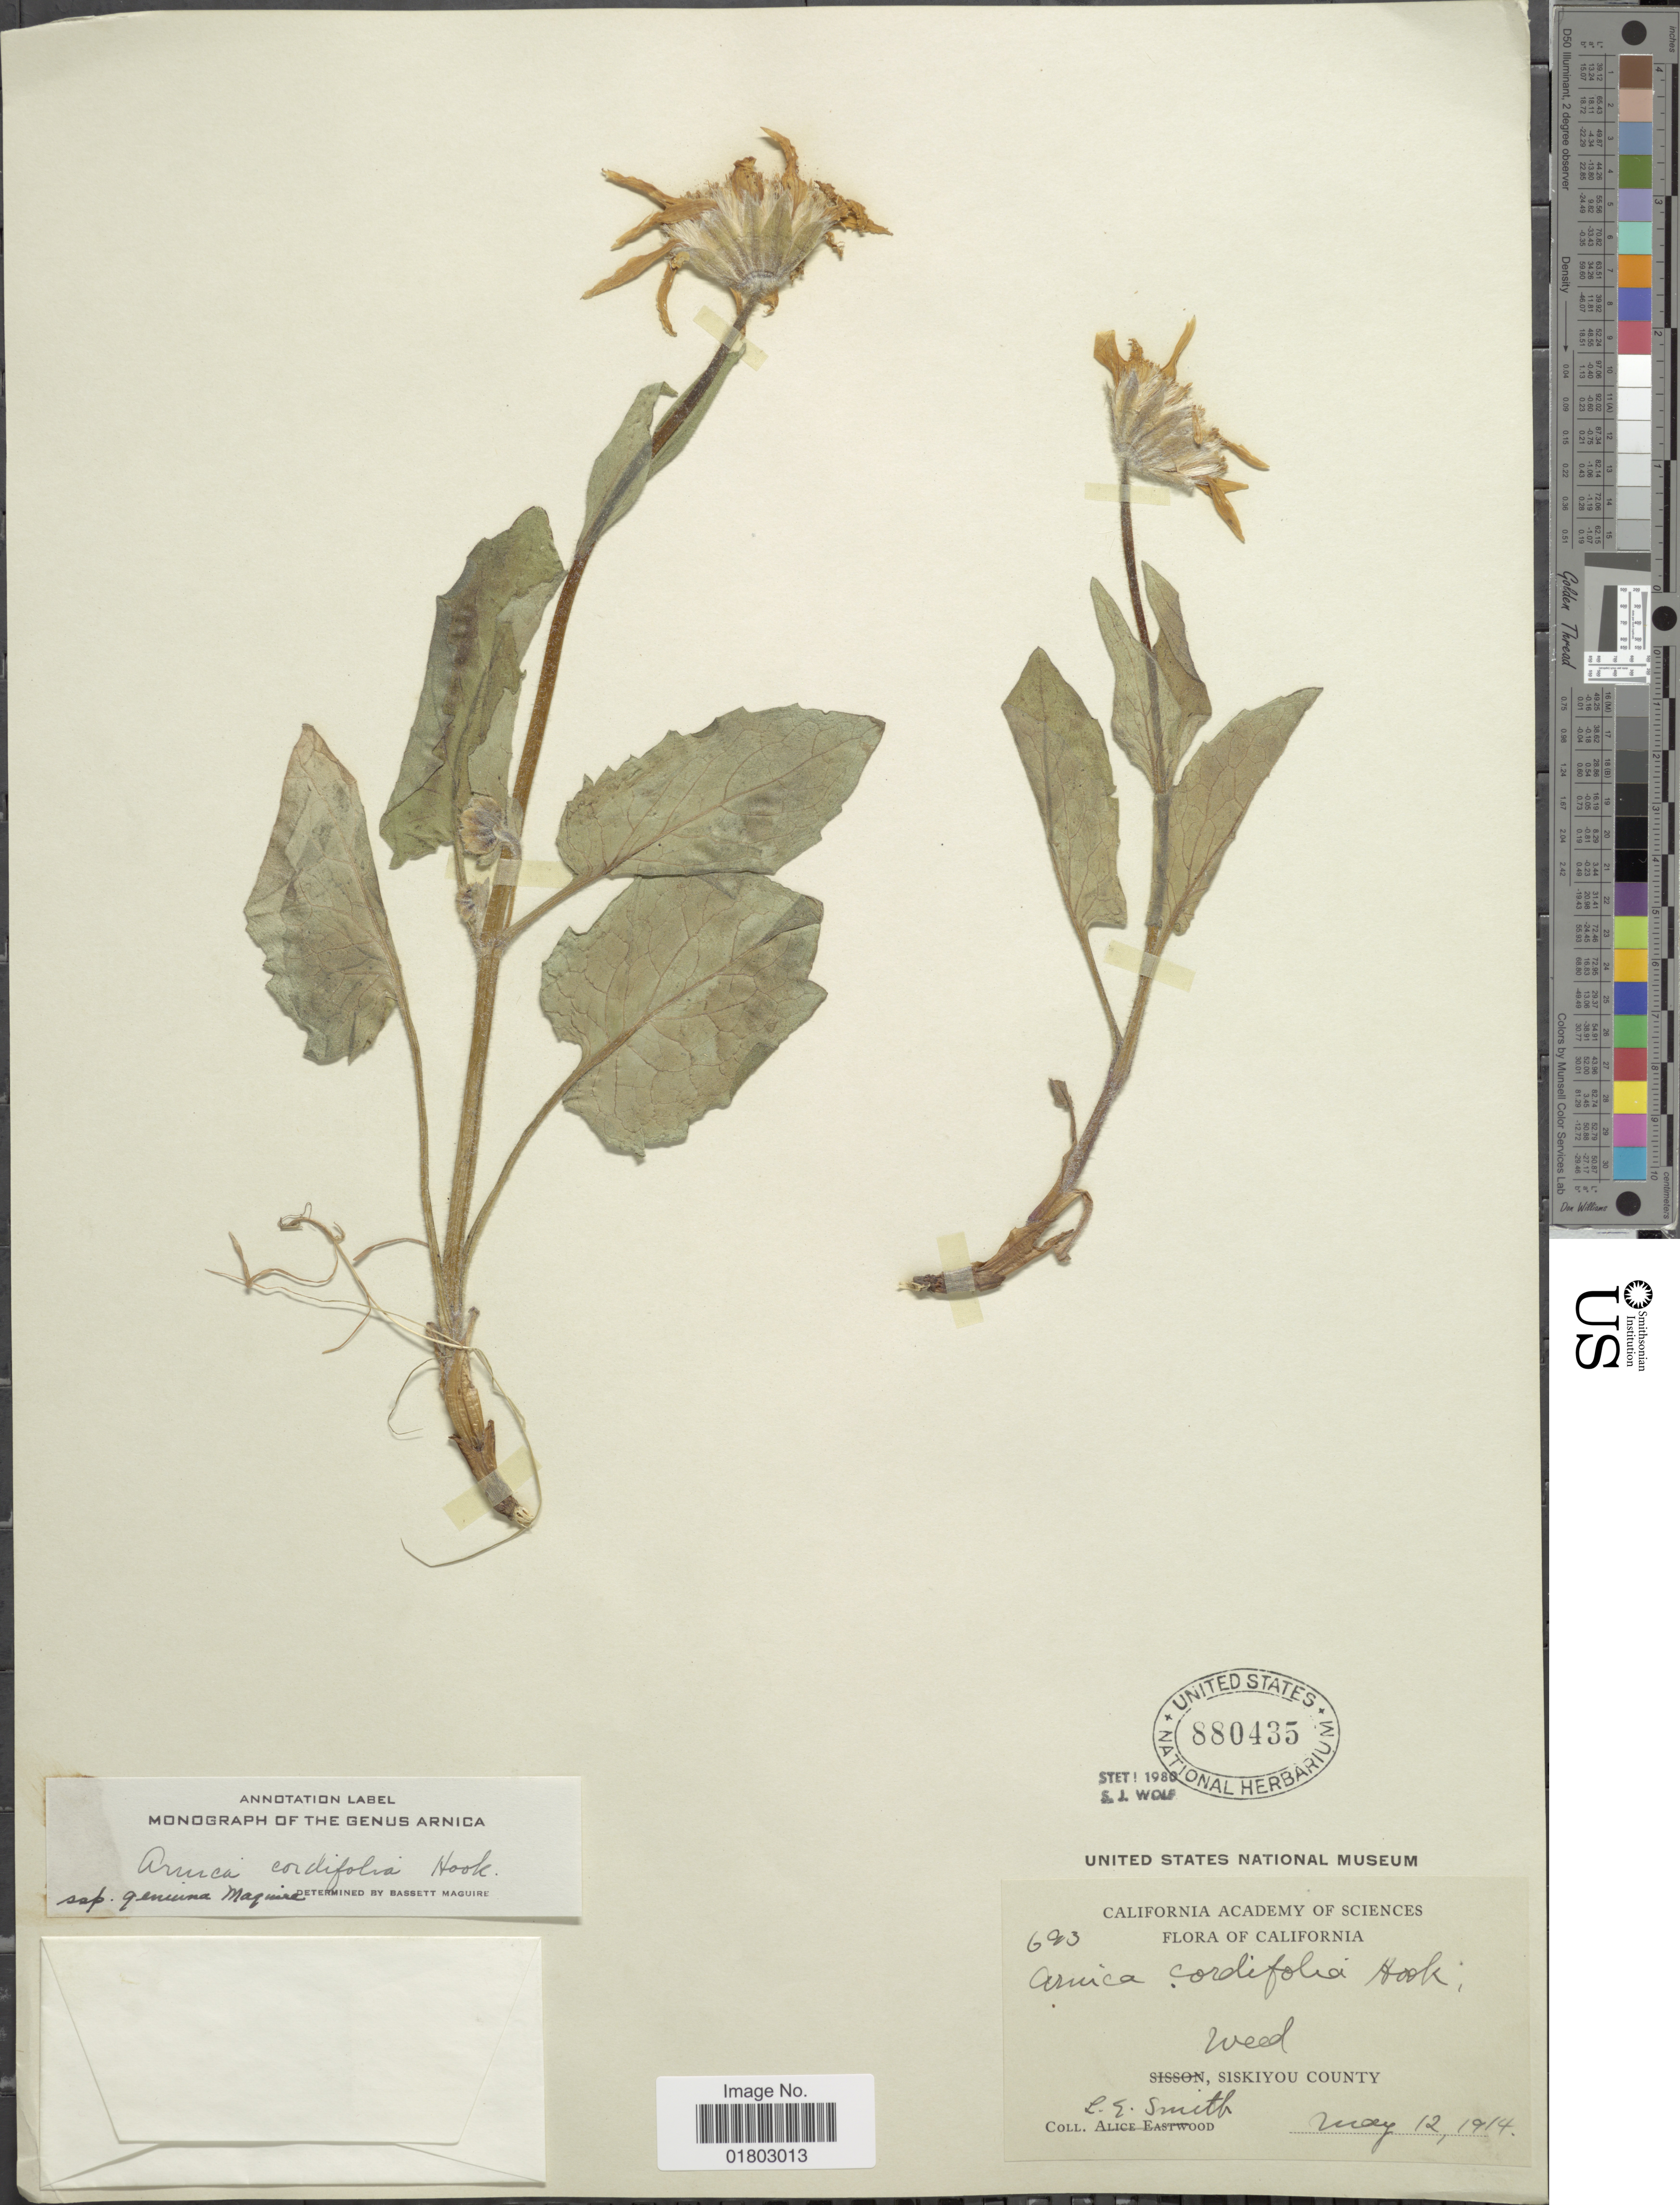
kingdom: Plantae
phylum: Tracheophyta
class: Magnoliopsida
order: Asterales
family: Asteraceae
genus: Arnica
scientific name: Arnica cordifolia subsp. genuina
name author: Maguire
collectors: C. E. Smith Jr.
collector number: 623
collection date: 1914-05-12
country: United States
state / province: California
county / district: Siskiyou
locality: Weed, Siskiyou County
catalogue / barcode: US 880435